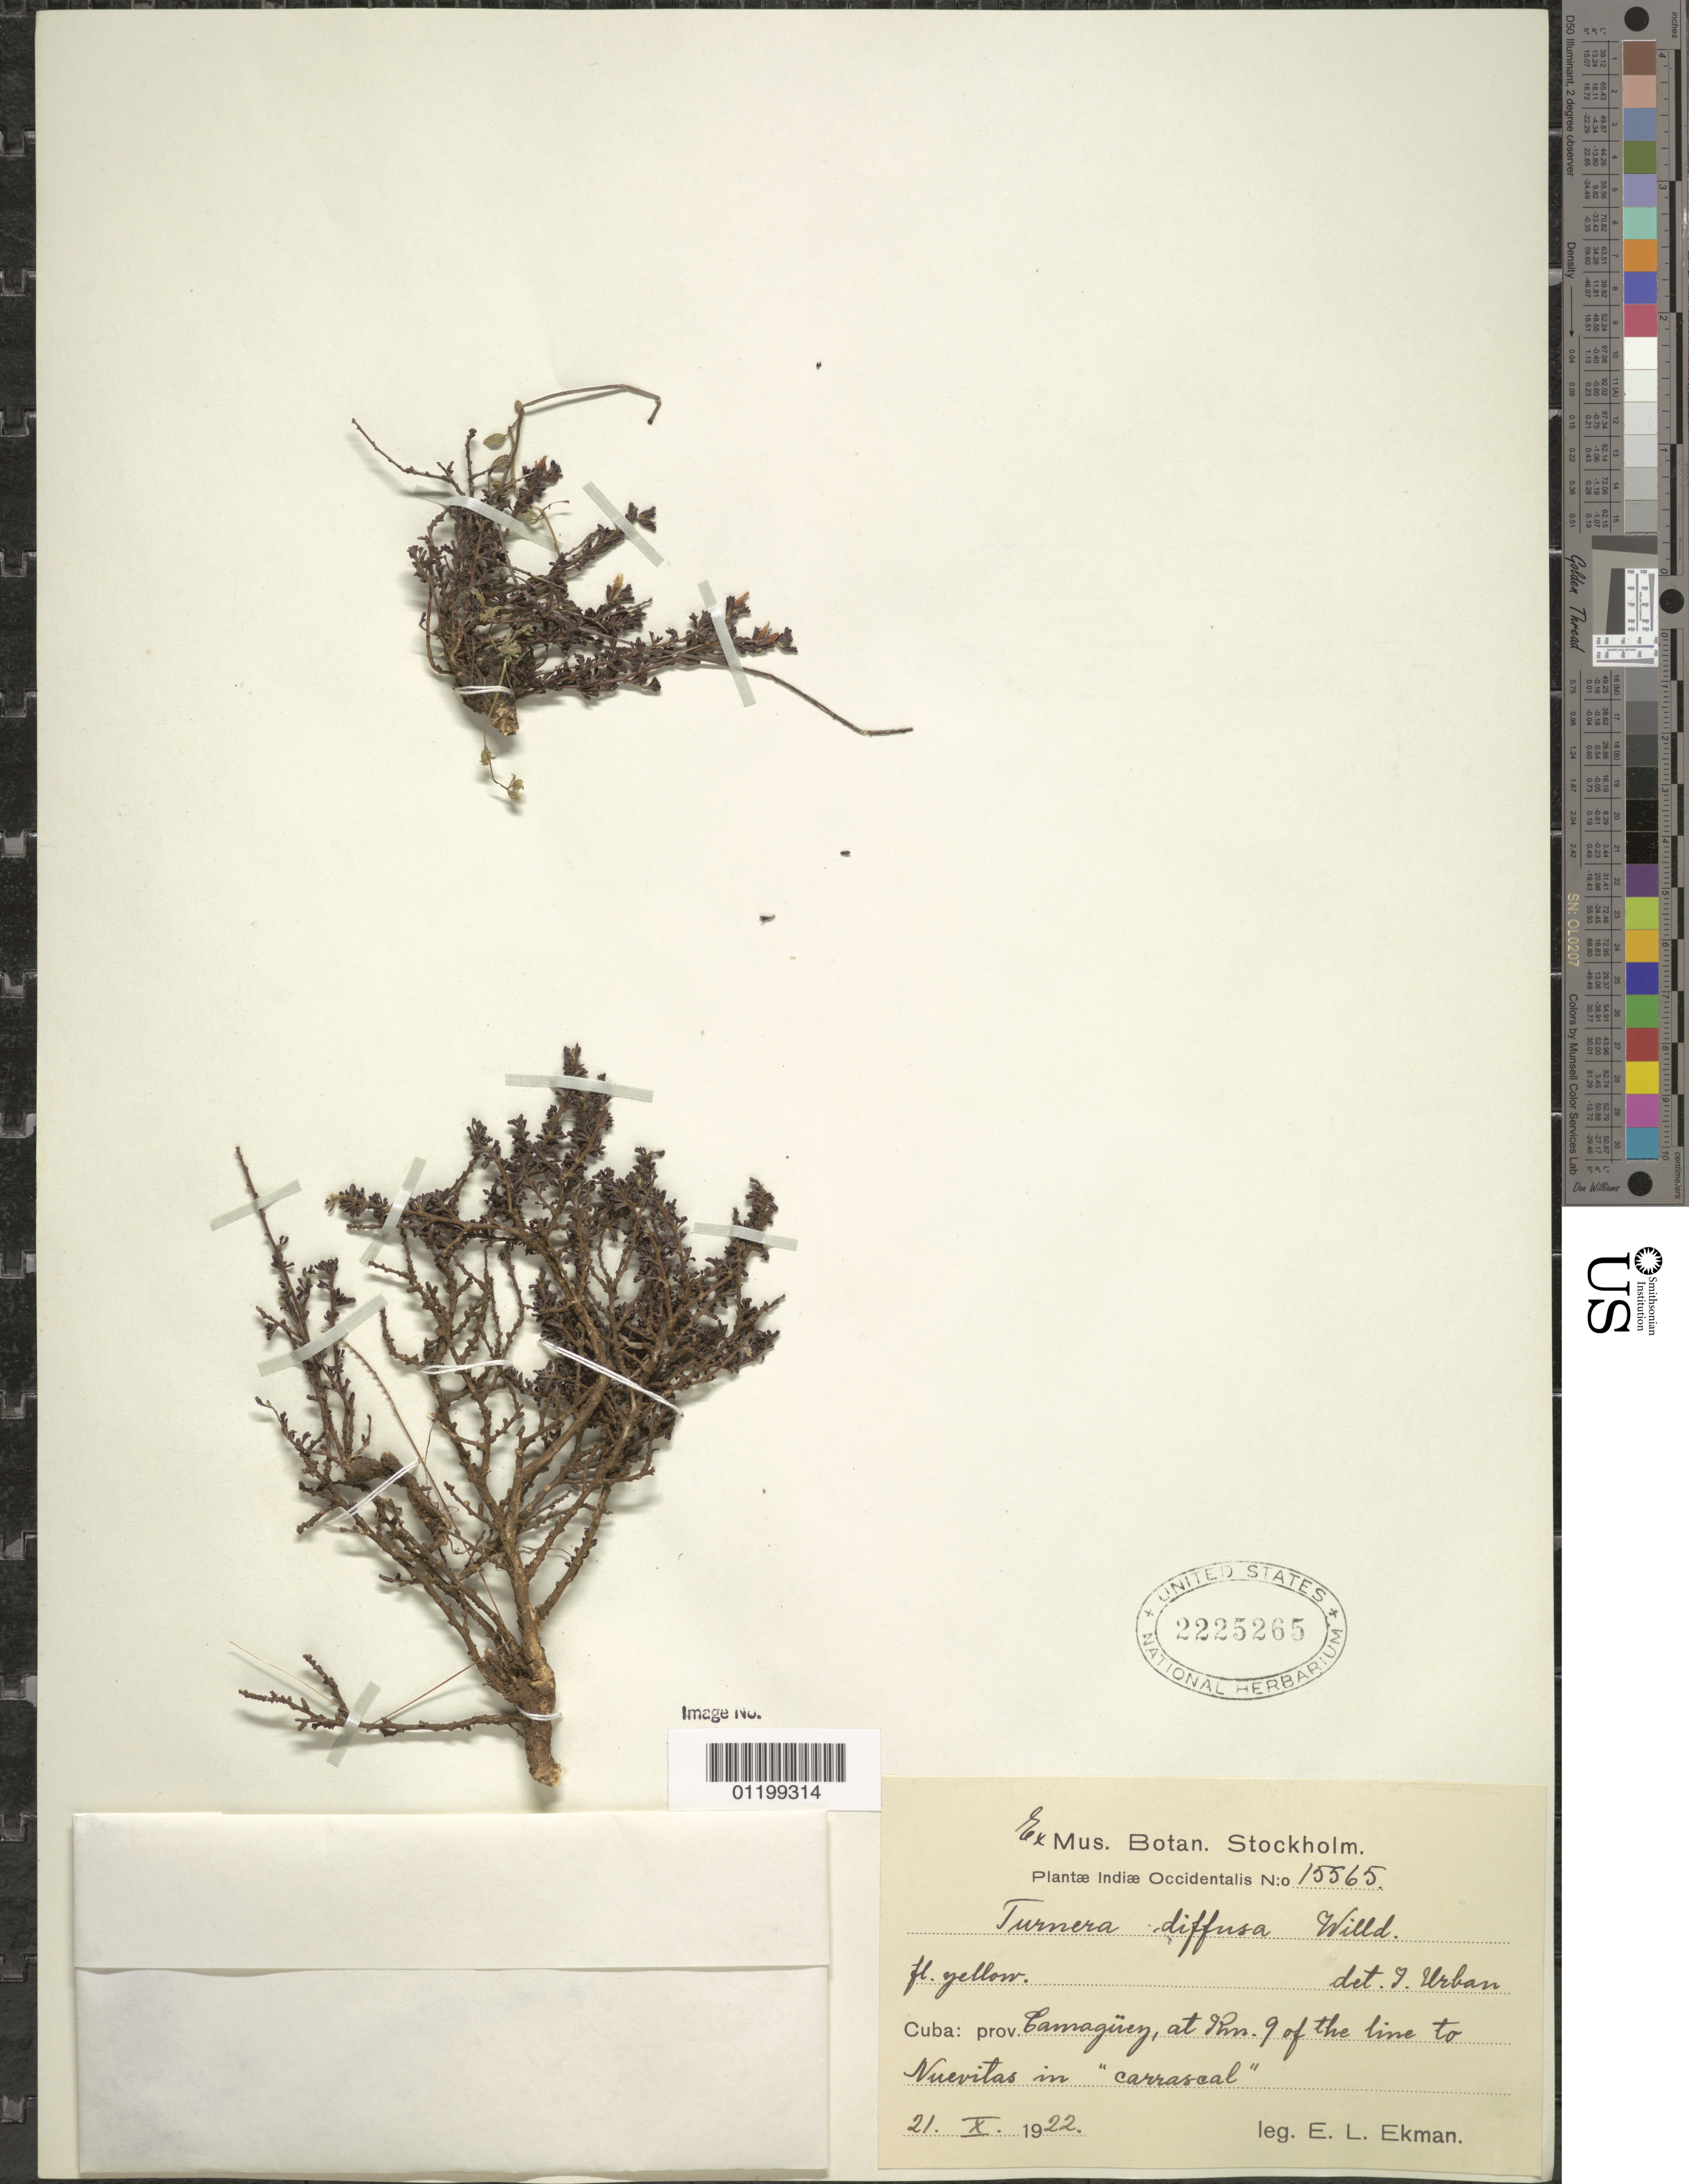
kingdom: Plantae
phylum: Tracheophyta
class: Magnoliopsida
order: Malpighiales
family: Turneraceae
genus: Turnera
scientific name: Turnera diffusa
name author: Willd. ex Schult.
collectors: E. L. Ekman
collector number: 15565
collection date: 1922-10-21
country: Cuba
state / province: Camagüey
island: Cuba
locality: at km 9 of the line to Nuevitas in "carascal"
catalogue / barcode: US 2225265